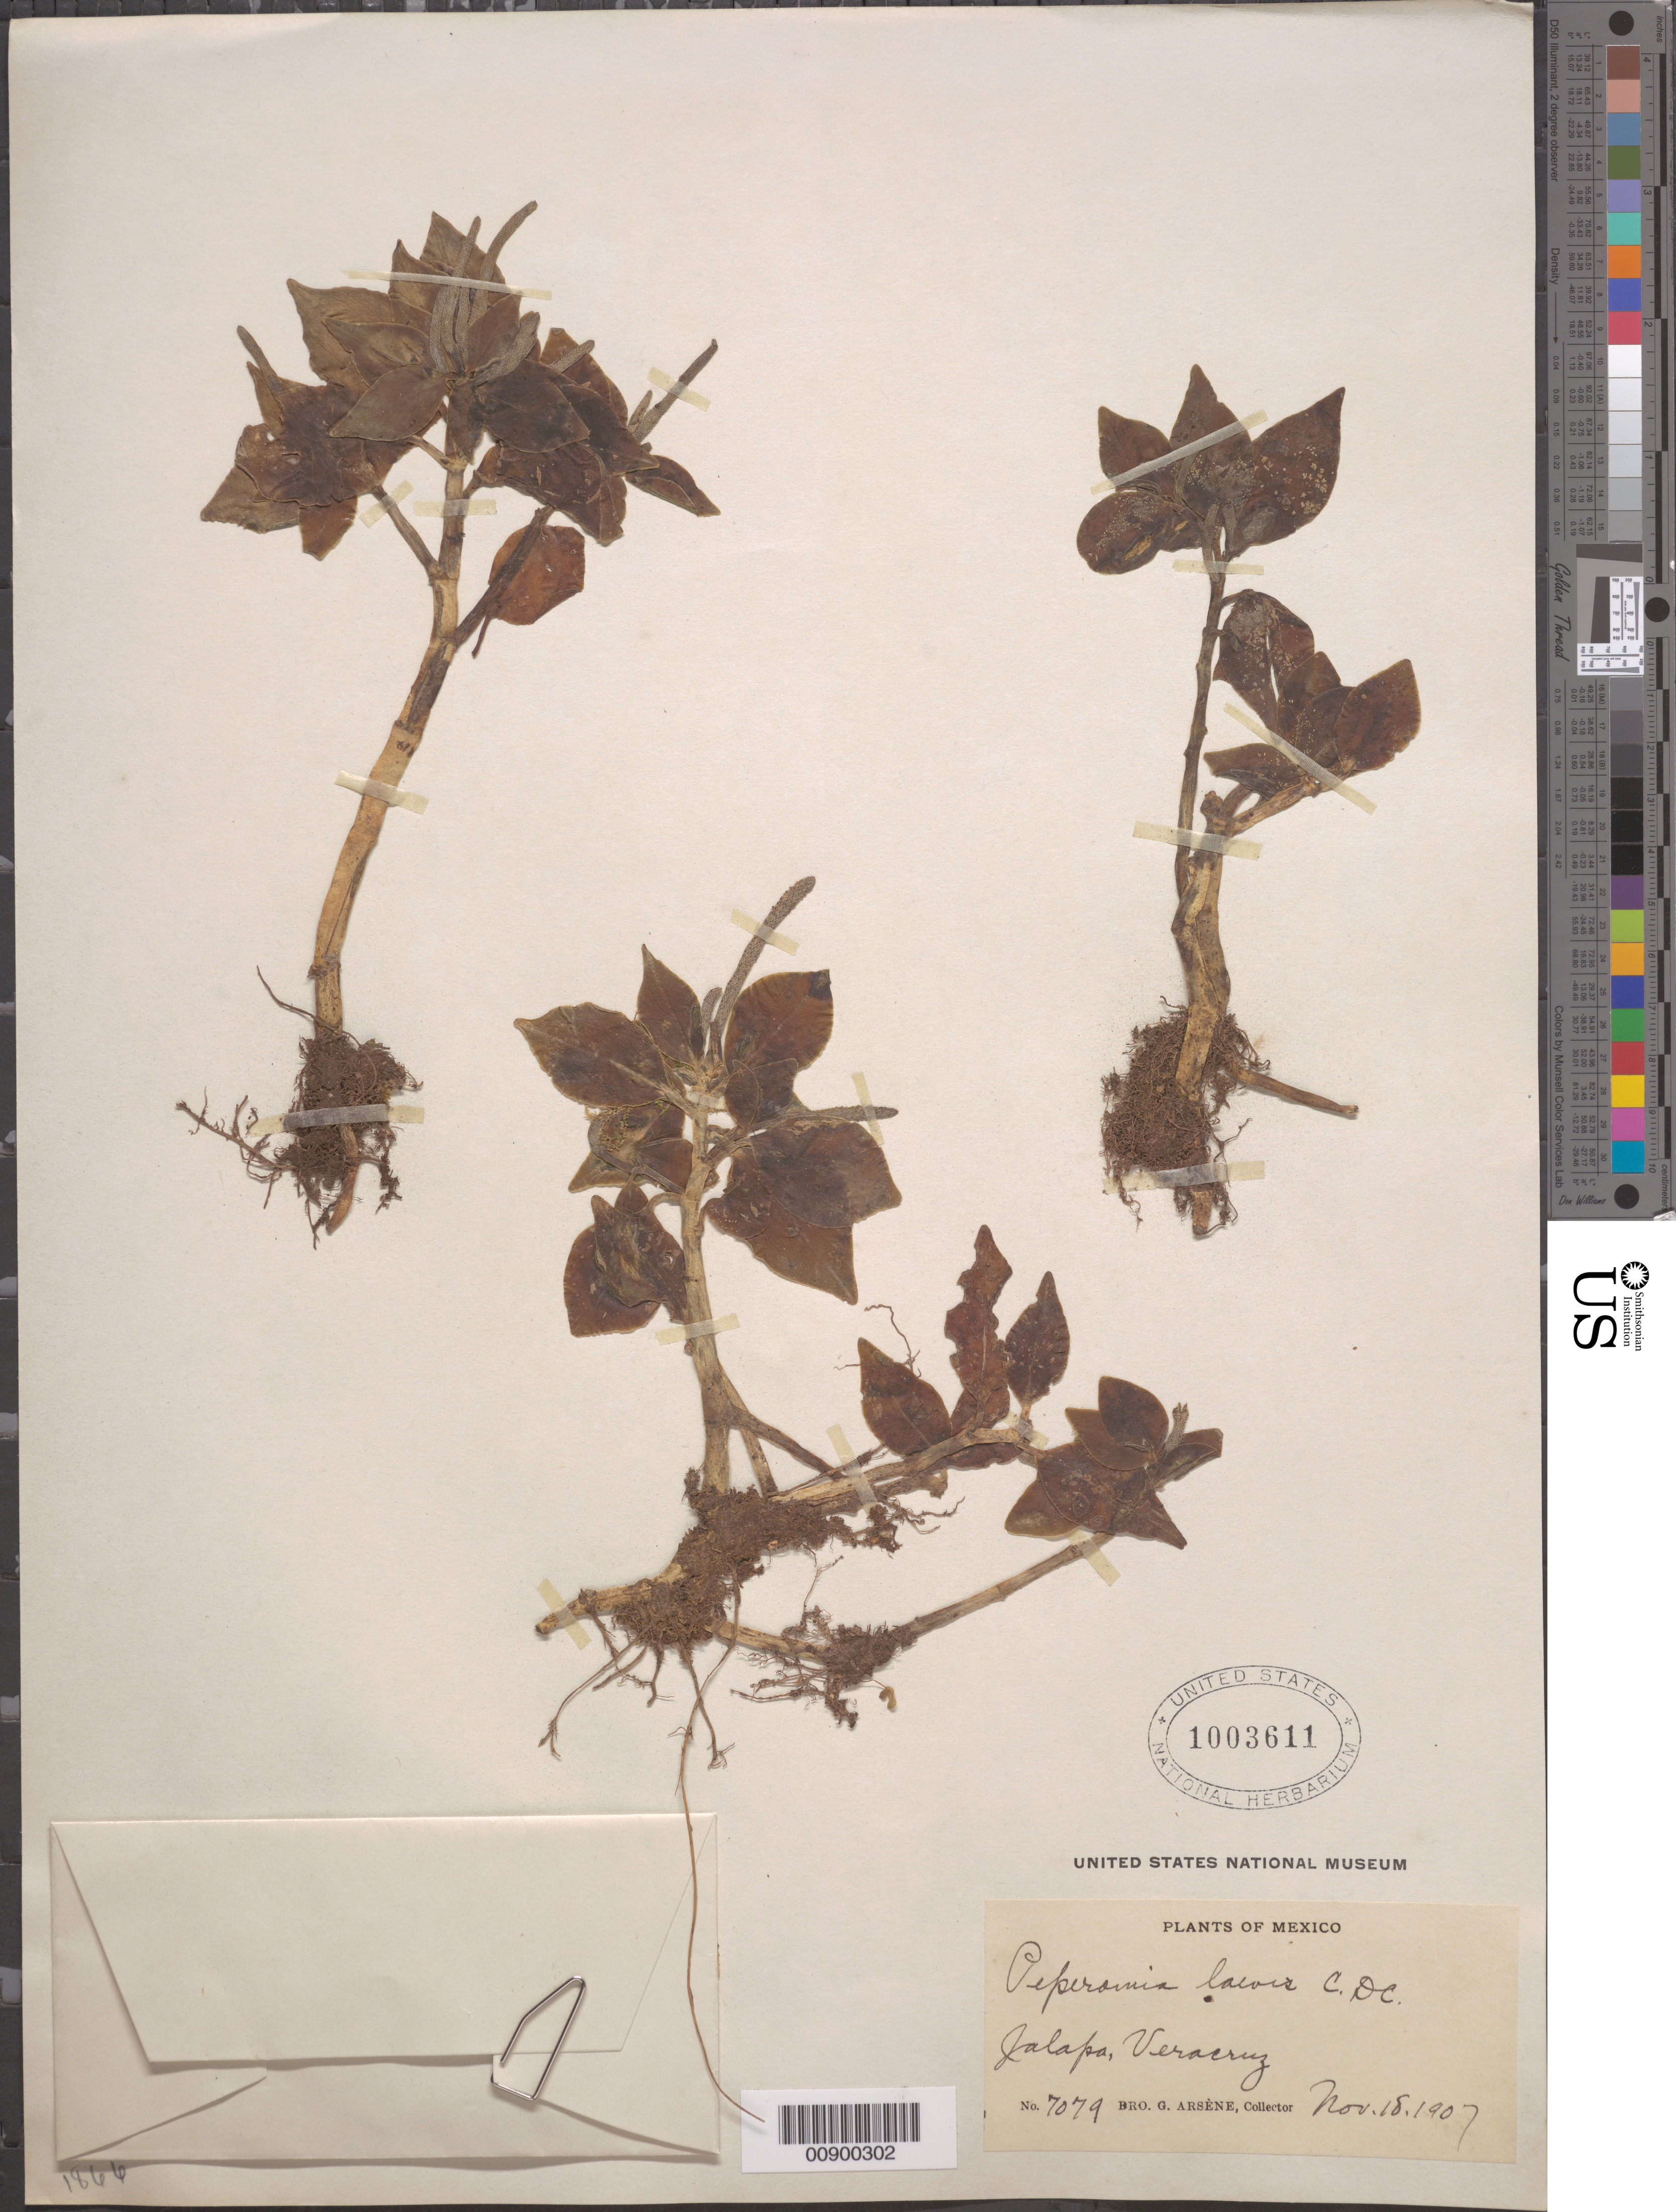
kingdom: Plantae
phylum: Tracheophyta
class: Magnoliopsida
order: Piperales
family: Piperaceae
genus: Peperomia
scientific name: Peperomia san-joseana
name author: C. DC.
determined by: Jiménez, José Estaban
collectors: Bro. G. Arsène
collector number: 7079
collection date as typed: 18 Nov 1907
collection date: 1907-11-18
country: Mexico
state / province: Veracruz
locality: Jalapa, Veracruz.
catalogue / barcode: US 1003611